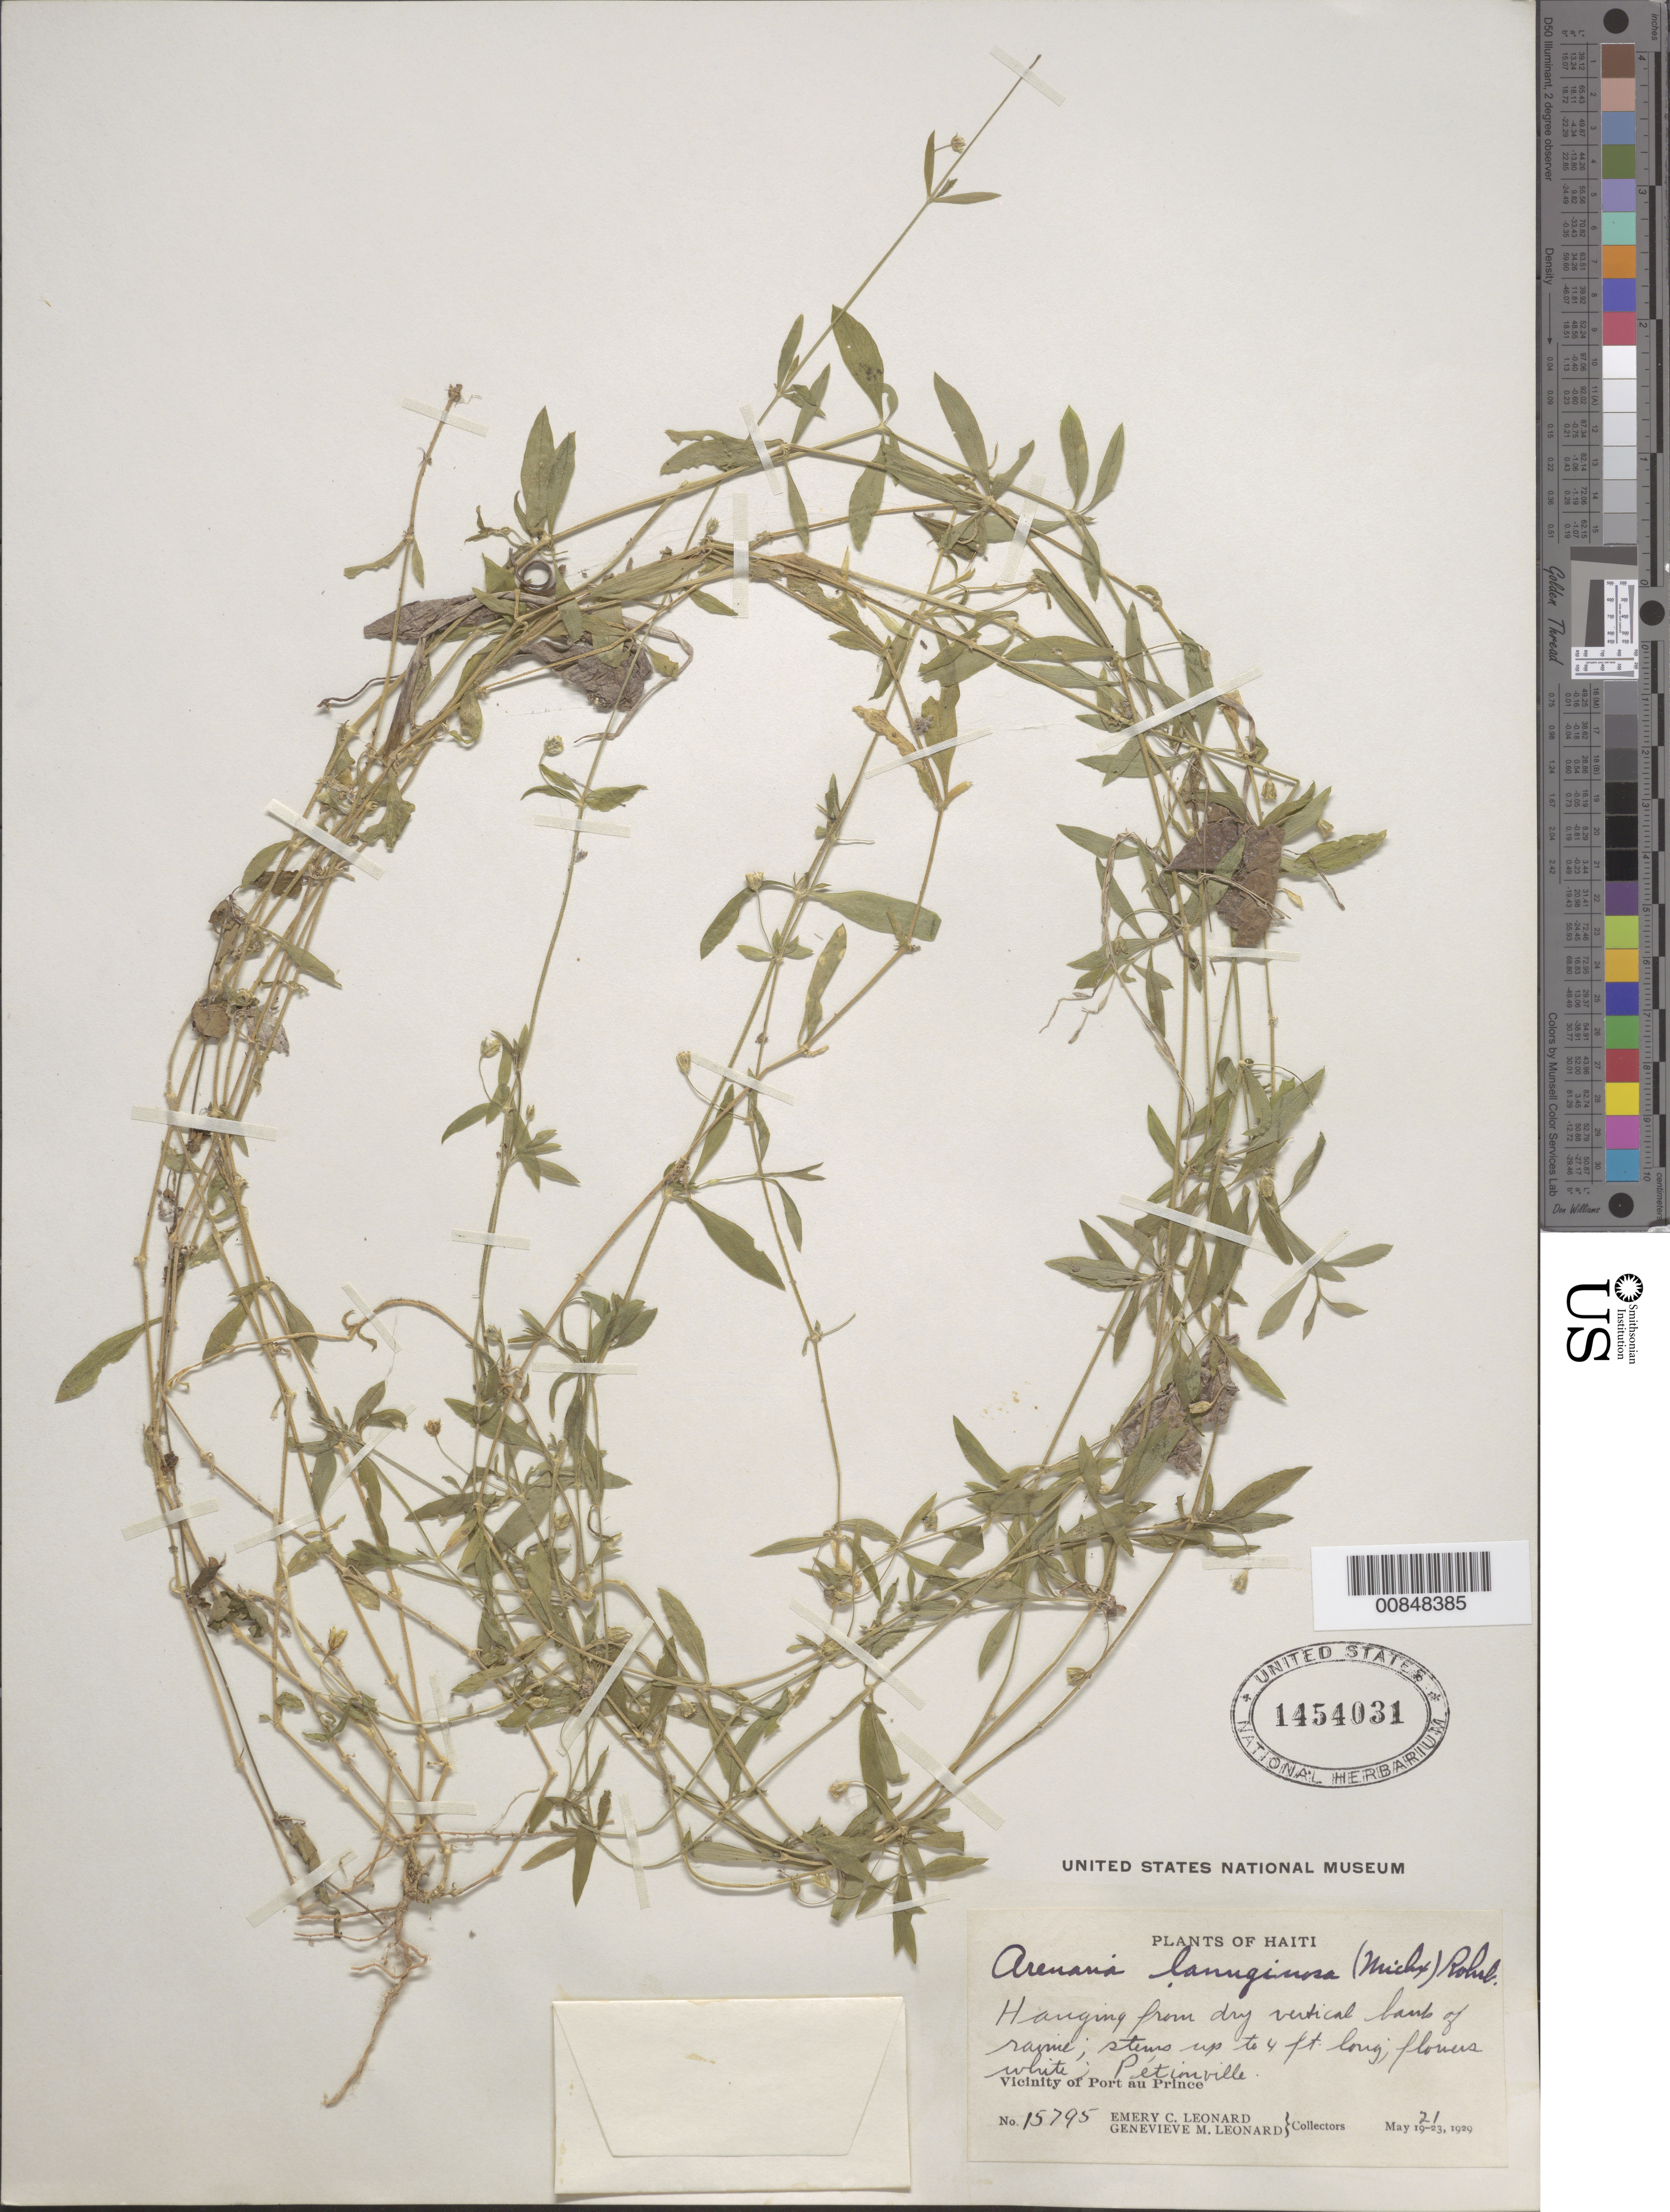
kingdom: Plantae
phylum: Tracheophyta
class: Magnoliopsida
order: Caryophyllales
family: Caryophyllaceae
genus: Arenaria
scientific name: Arenaria lanuginosa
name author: (Michx.) Rohrb.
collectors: E. C. Leonard & G. M. Leonard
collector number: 15795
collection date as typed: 21 May 1929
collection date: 1929-05-21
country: Haiti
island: Hispaniola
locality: Vicinity of Port au Prince. Pétionville.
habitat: Hanging from dry vertical bank of ravine.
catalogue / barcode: US 1454031